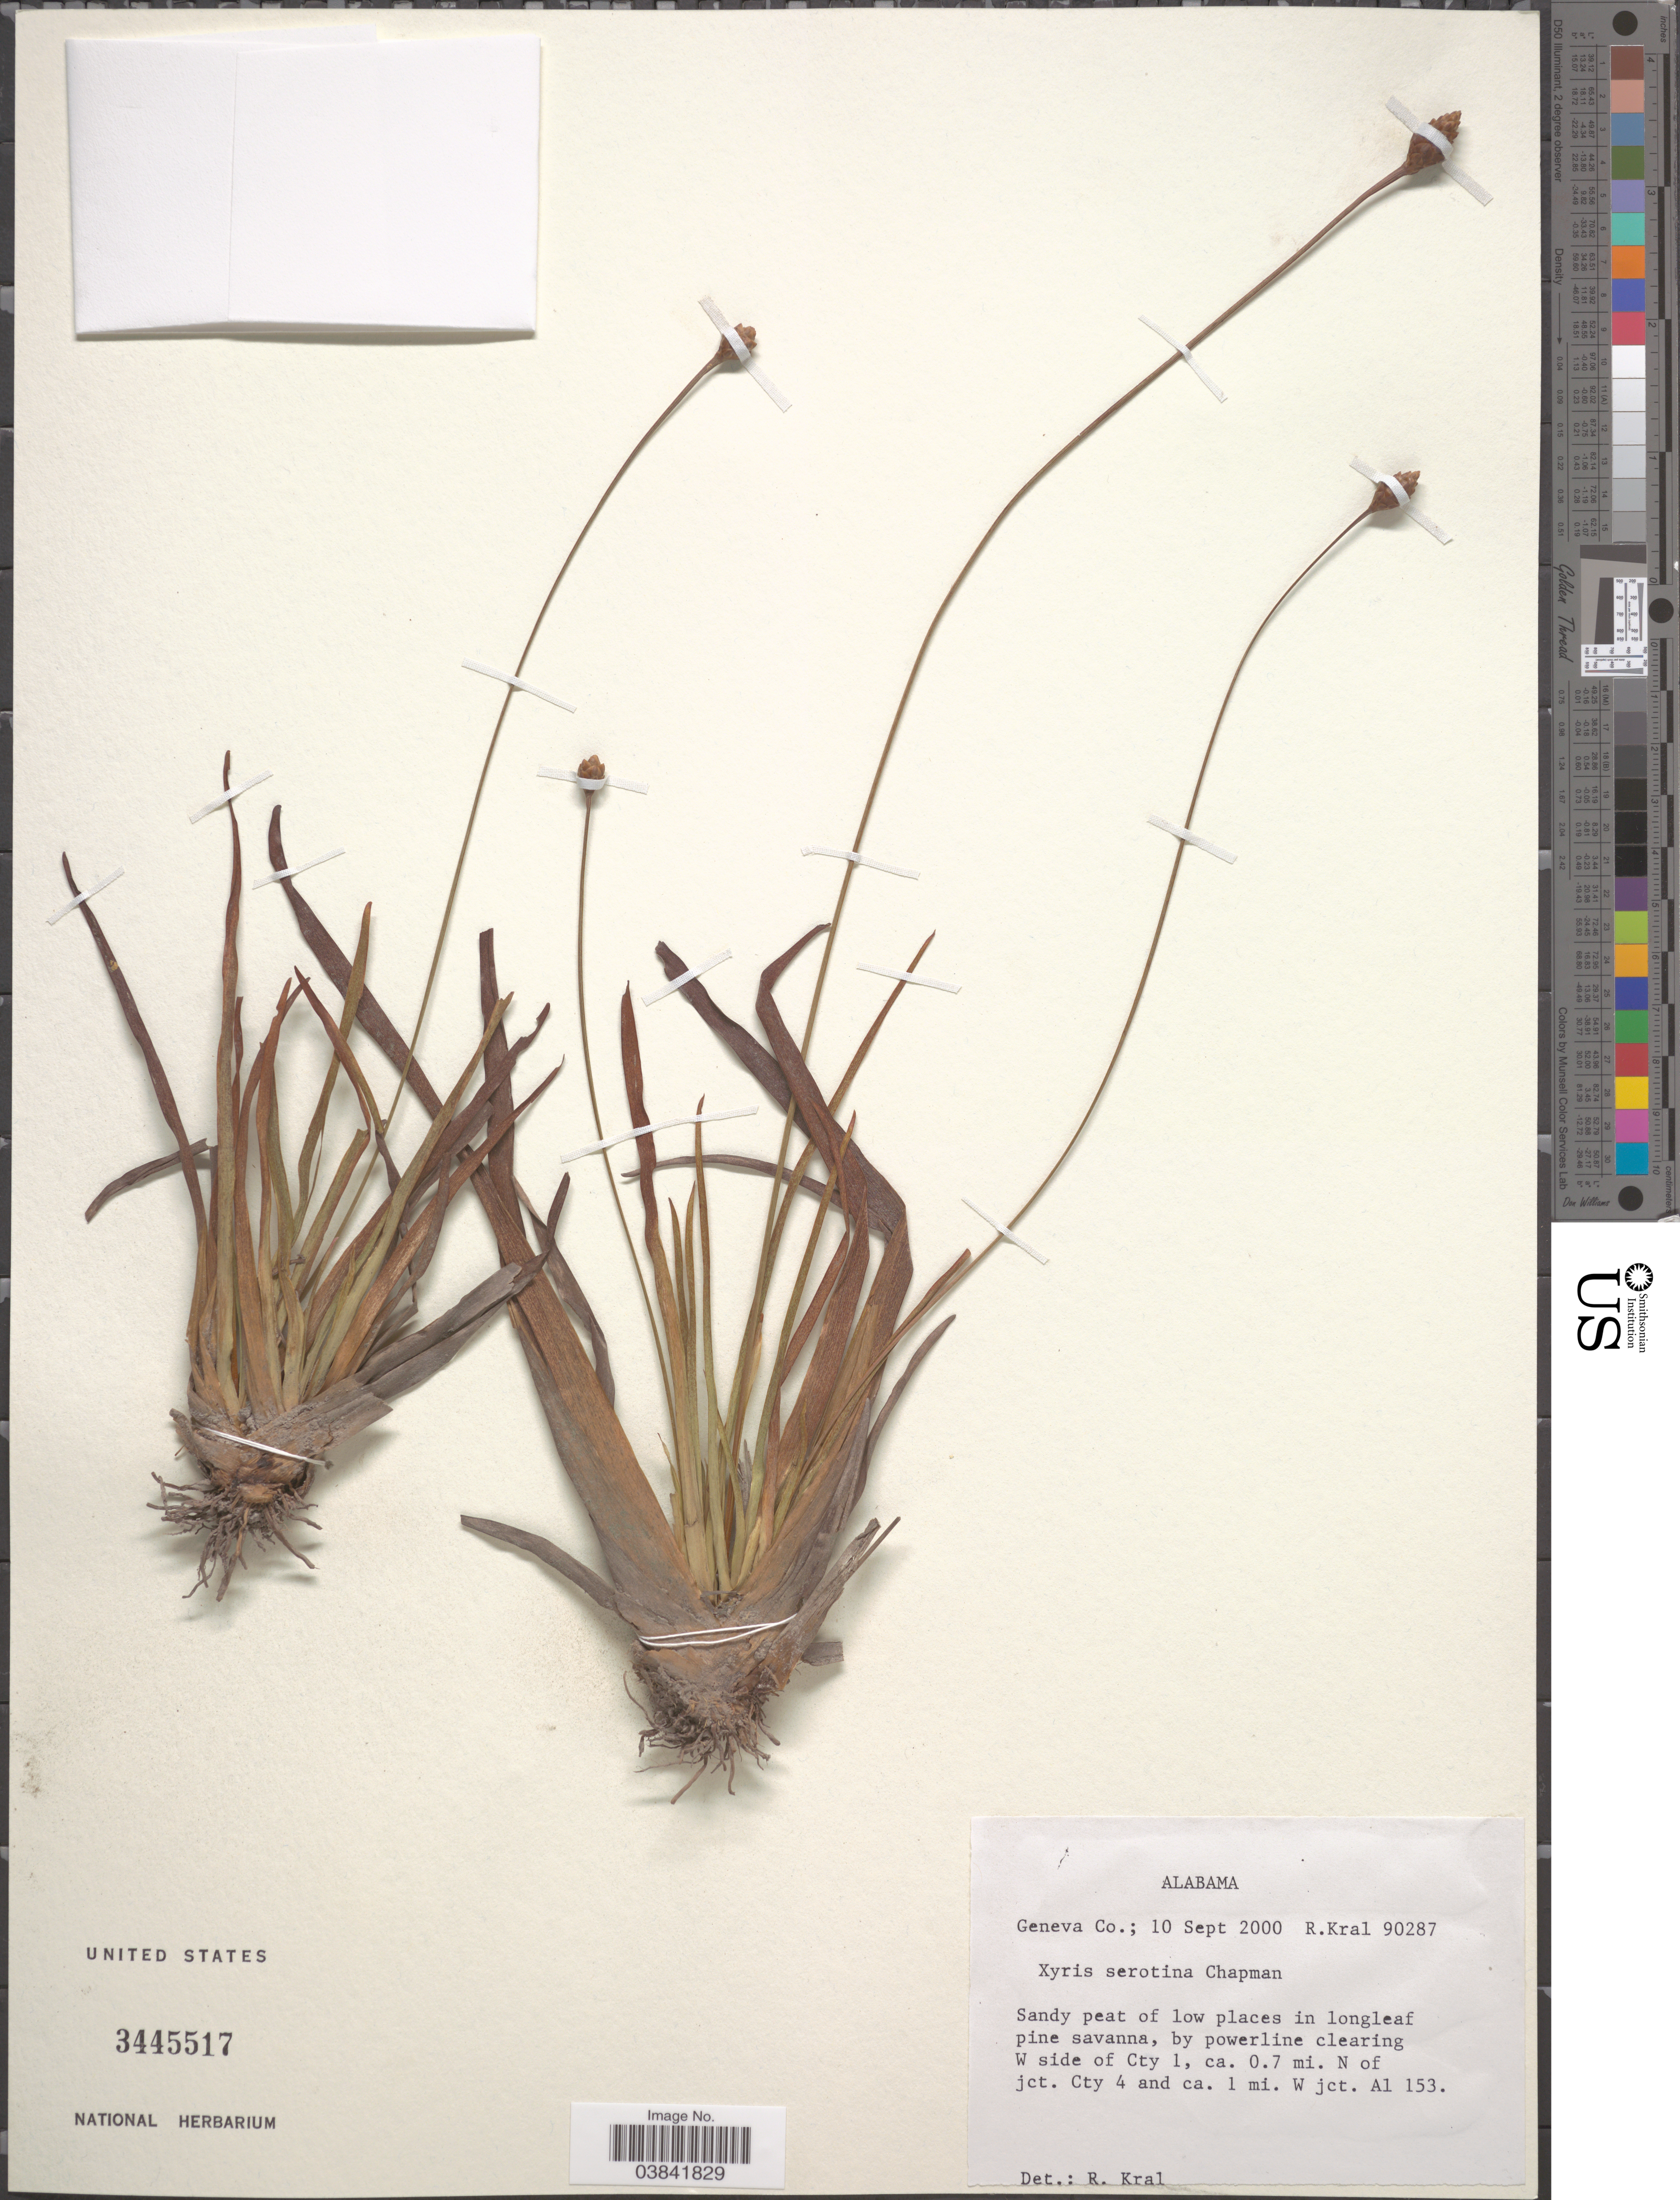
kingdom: Plantae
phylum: Tracheophyta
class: Liliopsida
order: Poales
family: Xyridaceae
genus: Xyris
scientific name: Xyris serotina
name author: Chapm.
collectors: R. Kral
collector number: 90287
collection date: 2000-09-10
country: United States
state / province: Alabama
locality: Geneva Co.; Sandy peat of low places in longleaf pine savanna, by powerline clearing W side of Cty 1, ca. 0.7 mi. N of jct. Cty 4 and ca. 1 mi. W jct. A1 153.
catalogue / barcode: US 3445517